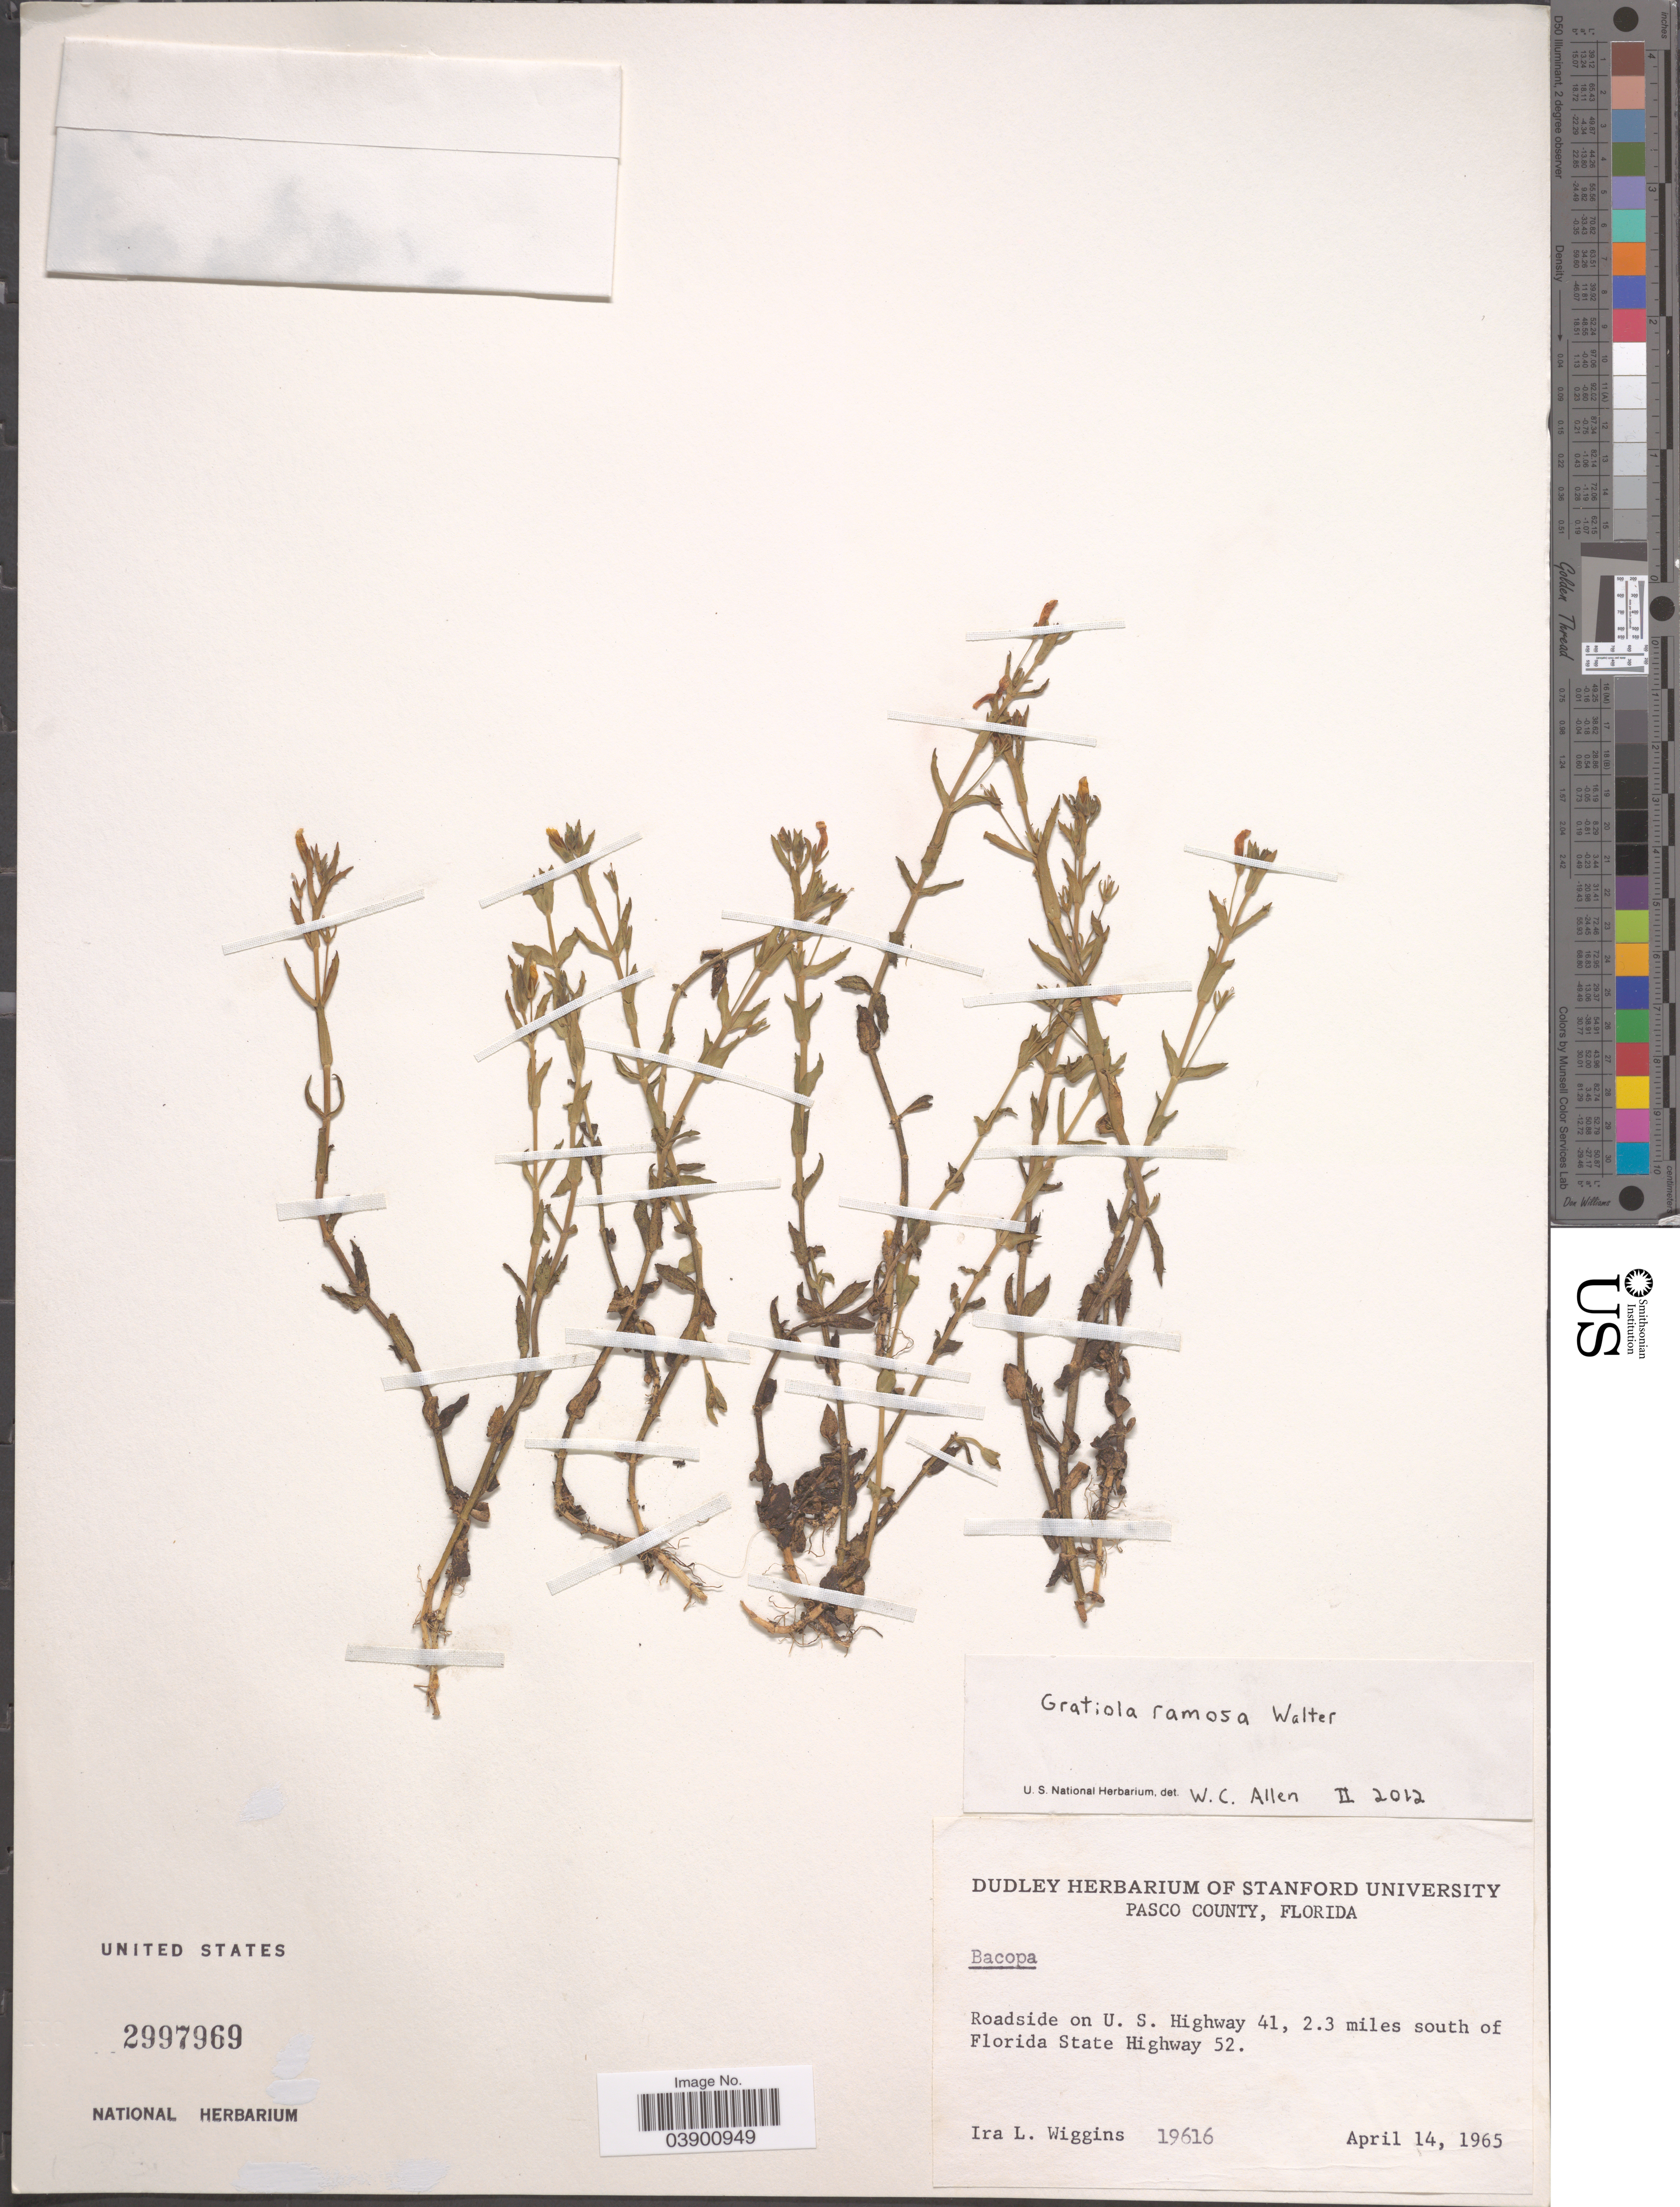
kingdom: Plantae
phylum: Tracheophyta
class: Magnoliopsida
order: Lamiales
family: Plantaginaceae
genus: Gratiola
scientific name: Gratiola ramosa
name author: Walter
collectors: I. L. Wiggins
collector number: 19616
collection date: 1965-04-14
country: United States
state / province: Florida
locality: Pasco County. Roadside on U.S. Highway 41, 2.3 miles south of Florida State Highway 52.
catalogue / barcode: US 2997969